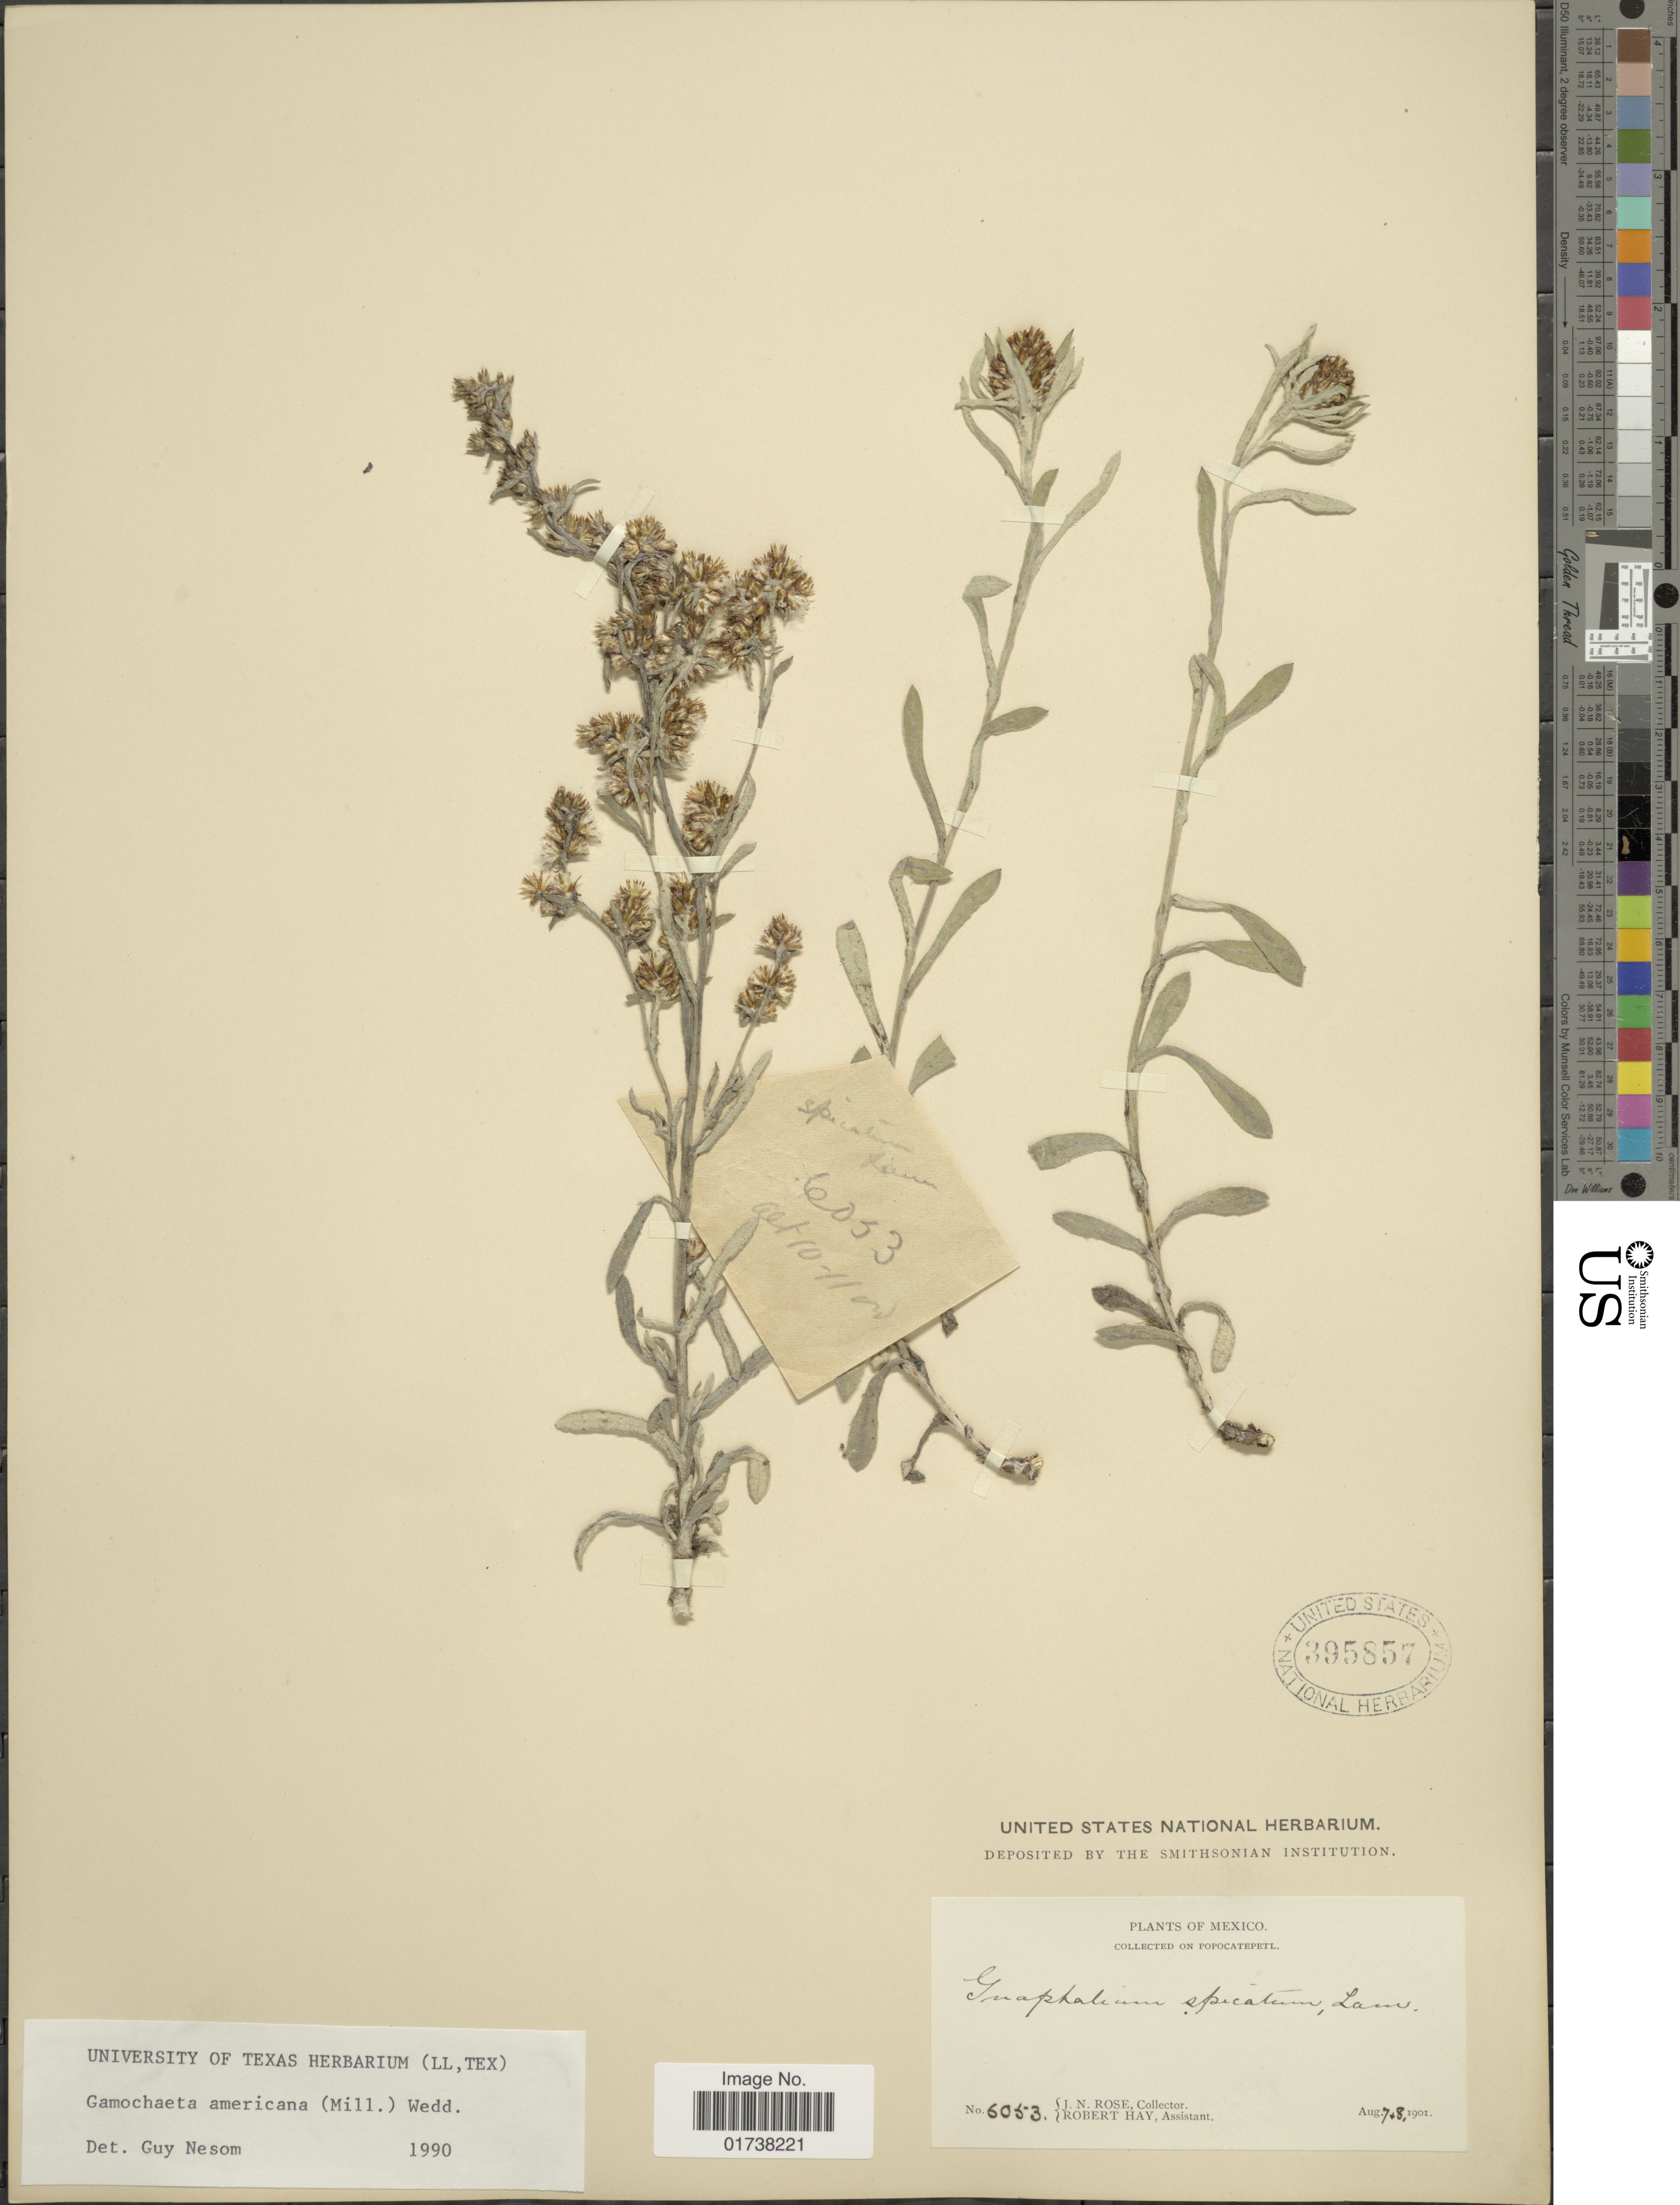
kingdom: Plantae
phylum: Tracheophyta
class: Magnoliopsida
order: Asterales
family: Asteraceae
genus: Gamochaeta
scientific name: Gamochaeta americana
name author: (Mill.) Wedd.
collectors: J. N. Rose & R. Hay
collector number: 6053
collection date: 1901-08-07/1901-08-08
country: Mexico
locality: Popocatepetl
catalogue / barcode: US 395857